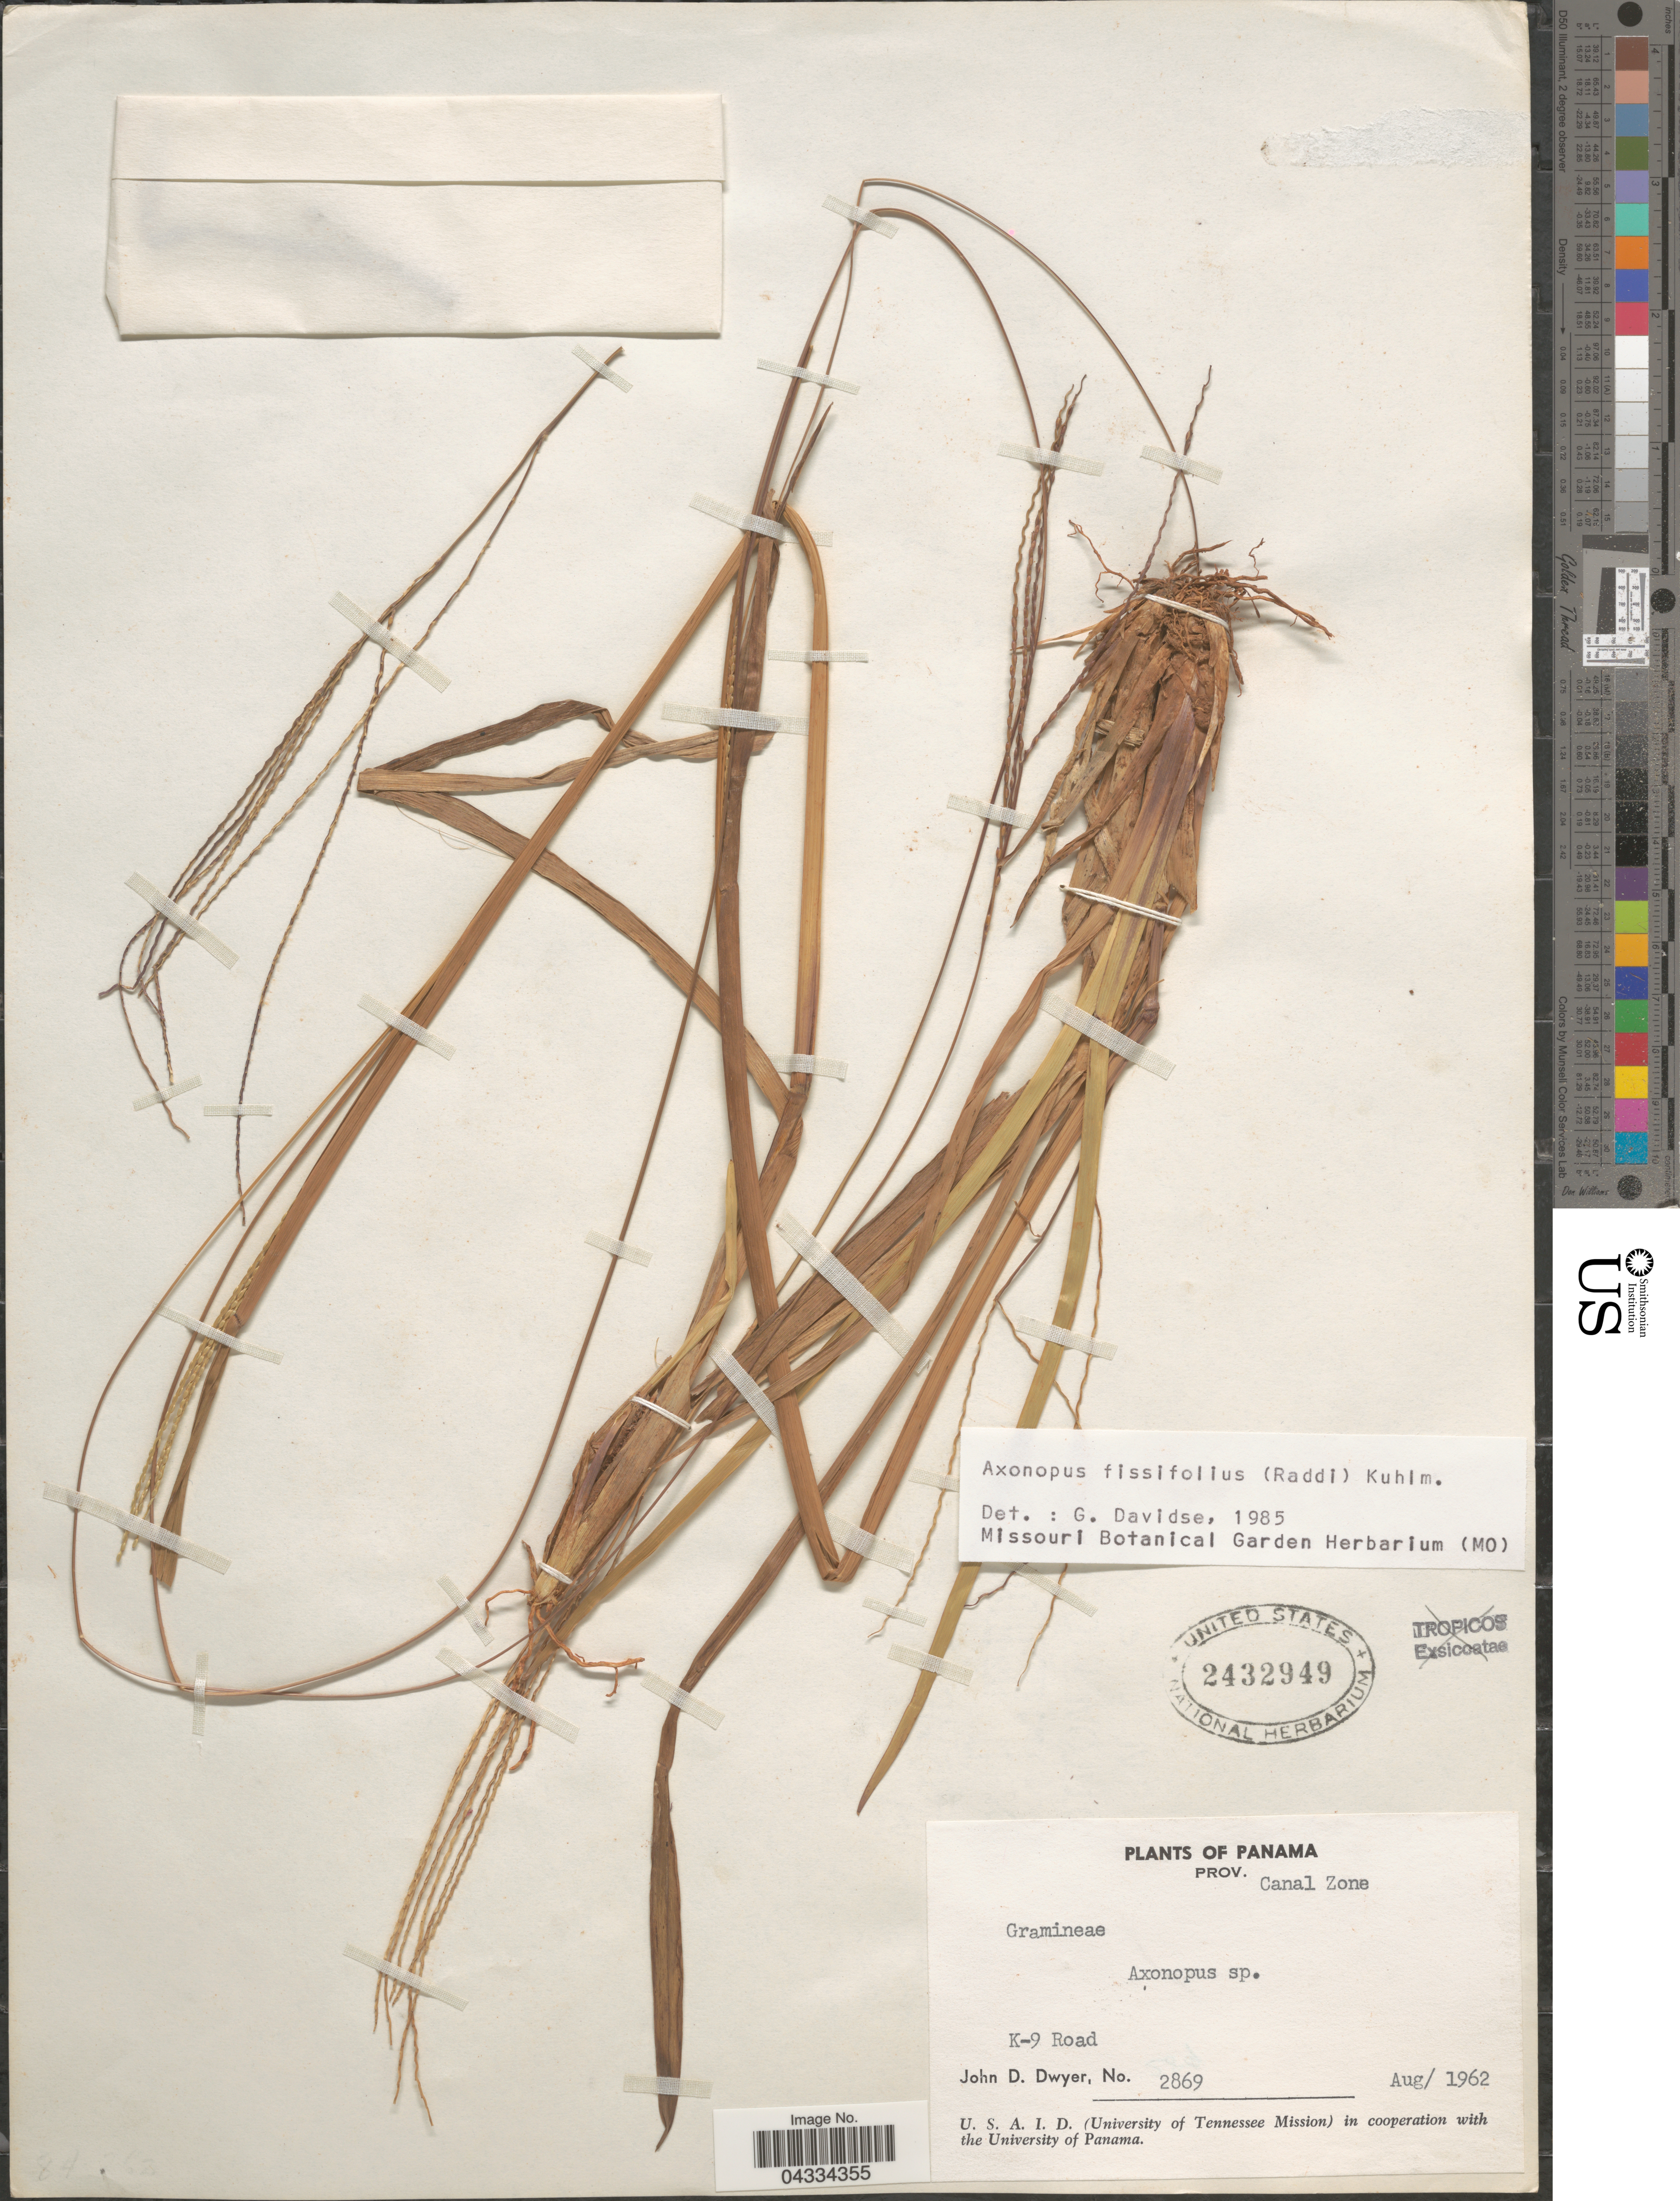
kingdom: Plantae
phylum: Tracheophyta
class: Liliopsida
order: Poales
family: Poaceae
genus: Axonopus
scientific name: Axonopus fissifolius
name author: (Raddi) Kuhlm.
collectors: J. D. Dwyer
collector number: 2869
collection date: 1962-08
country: Panama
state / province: Colón / Panamá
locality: Prov. Canal Zone. K-9 Road. (University of Tennessee Mission). [unsure placement]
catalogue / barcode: US 2432949